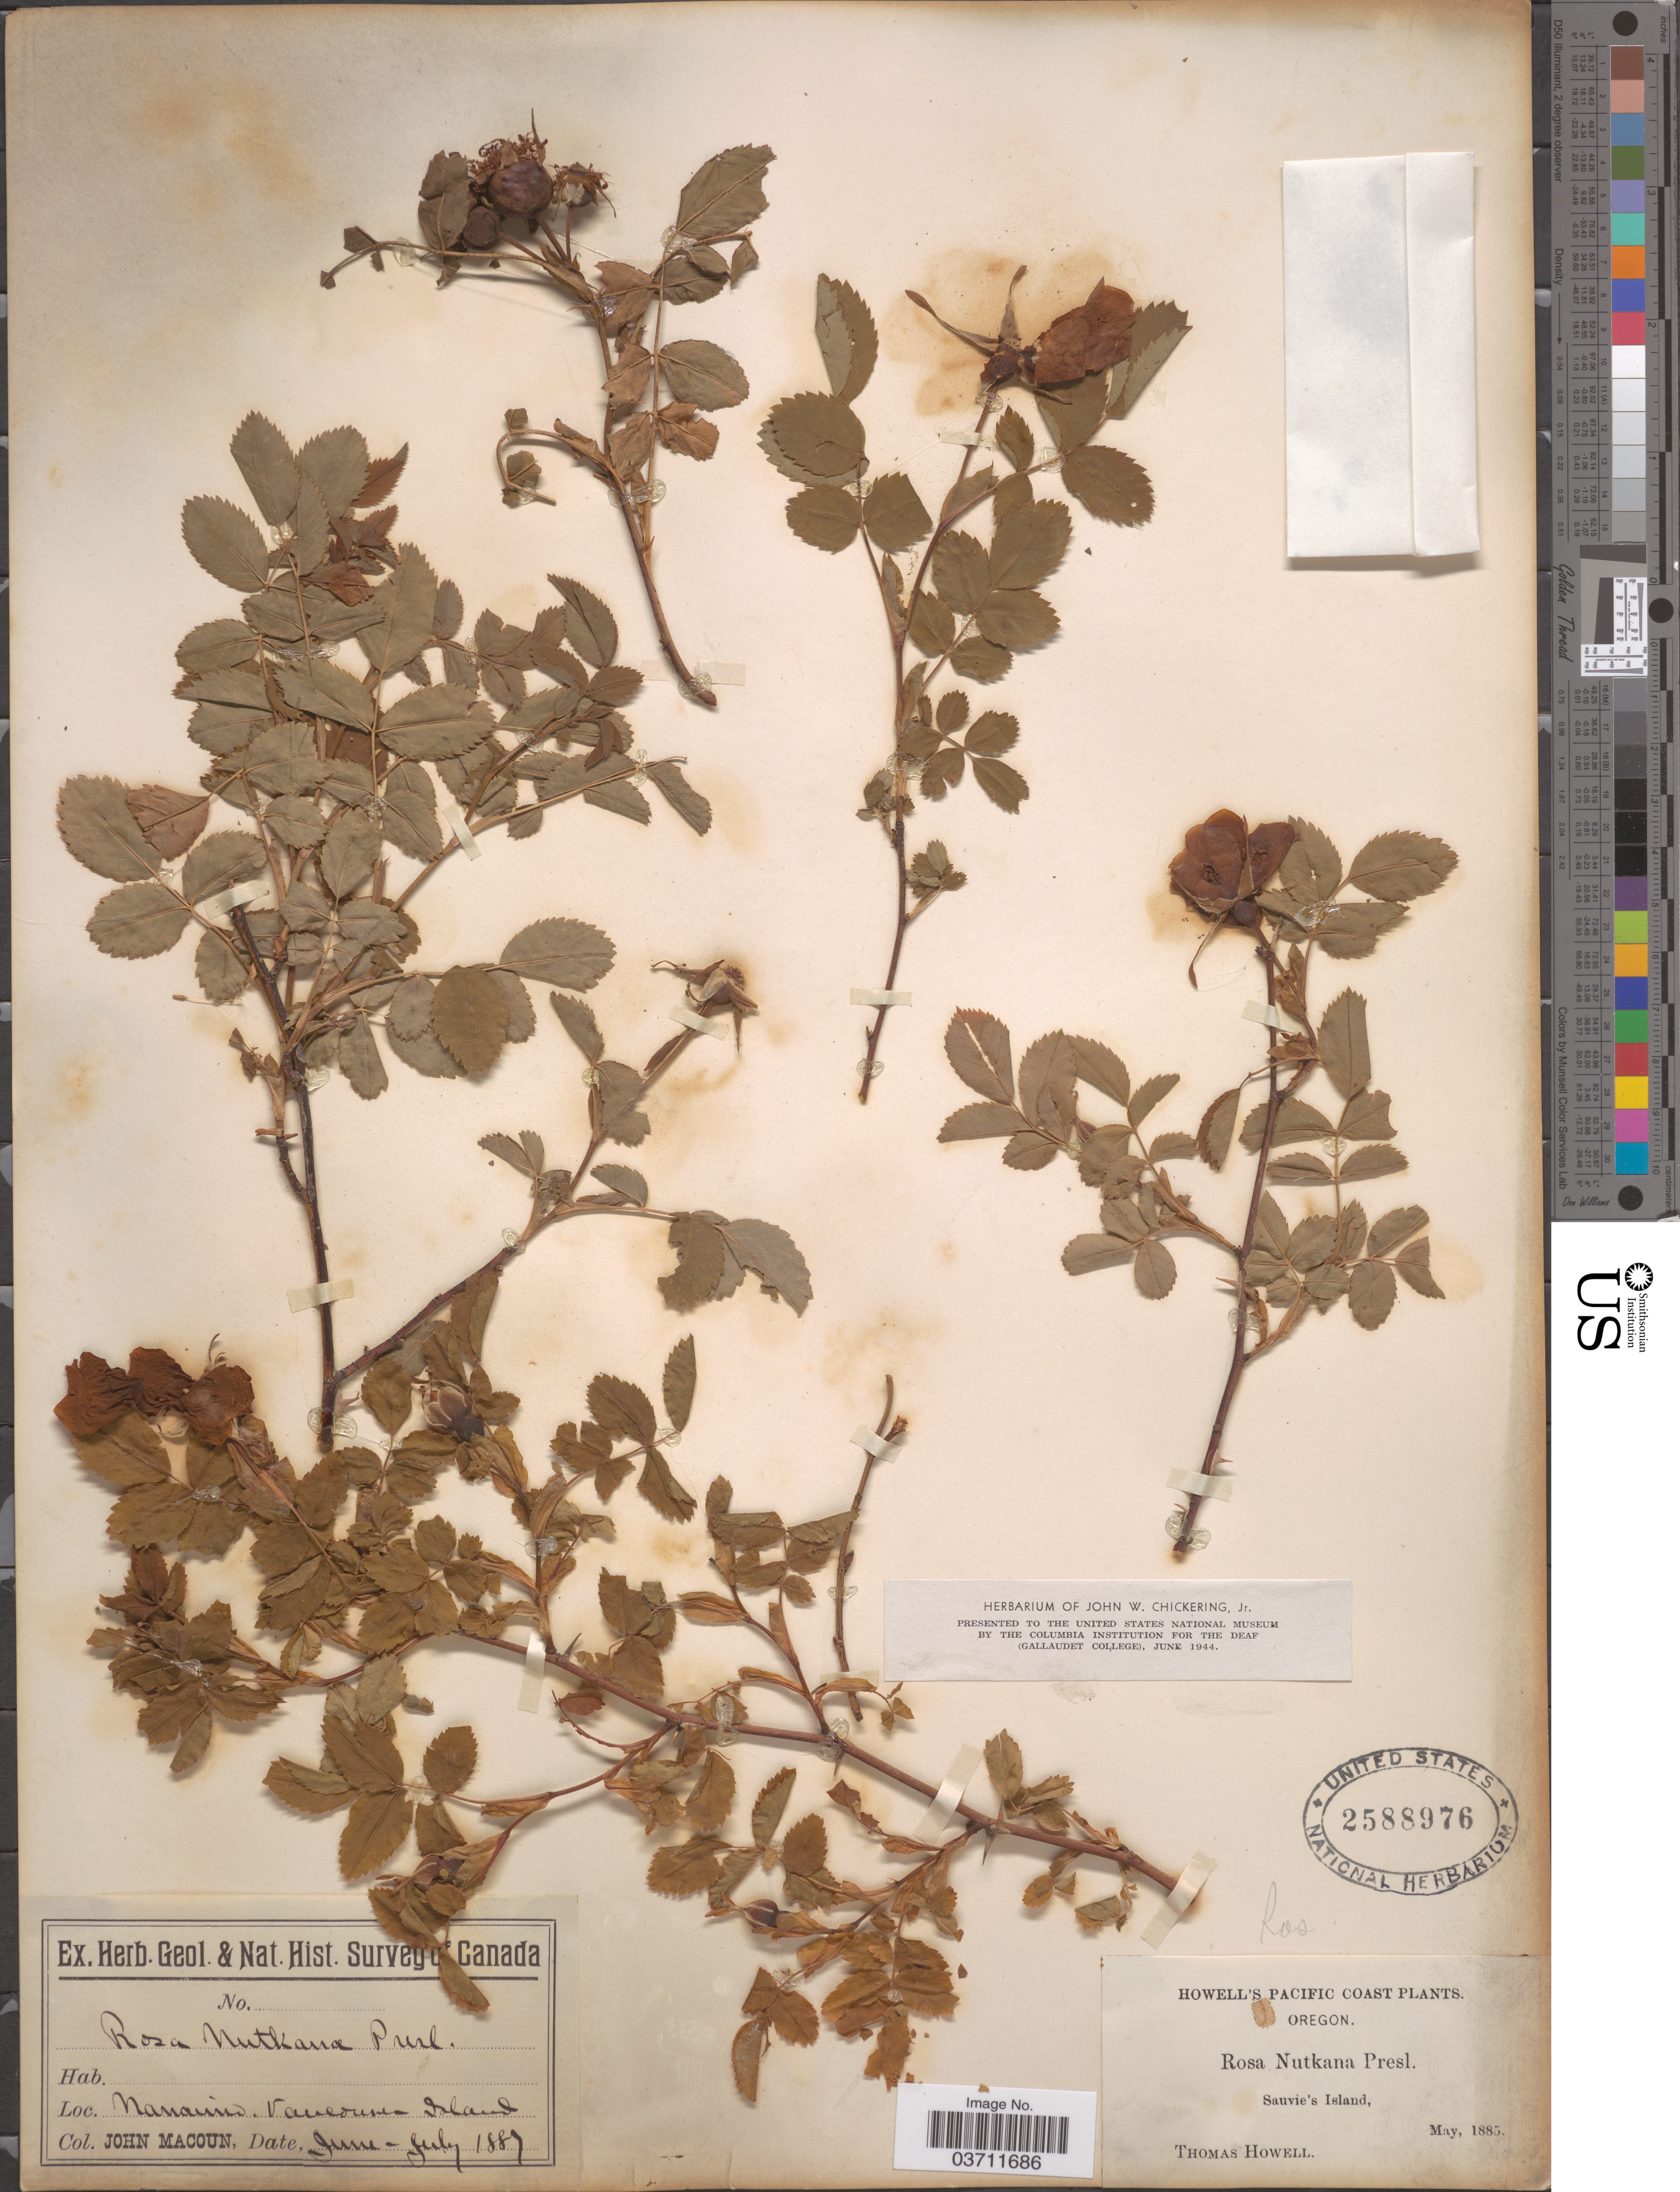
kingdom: Plantae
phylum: Tracheophyta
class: Magnoliopsida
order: Rosales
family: Rosaceae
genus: Rosa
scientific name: Rosa nutkana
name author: C. Presl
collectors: T. Howell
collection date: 1885-05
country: United States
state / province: Oregon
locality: Pacific Coast. Sauvie's Island.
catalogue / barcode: US 2588976-2